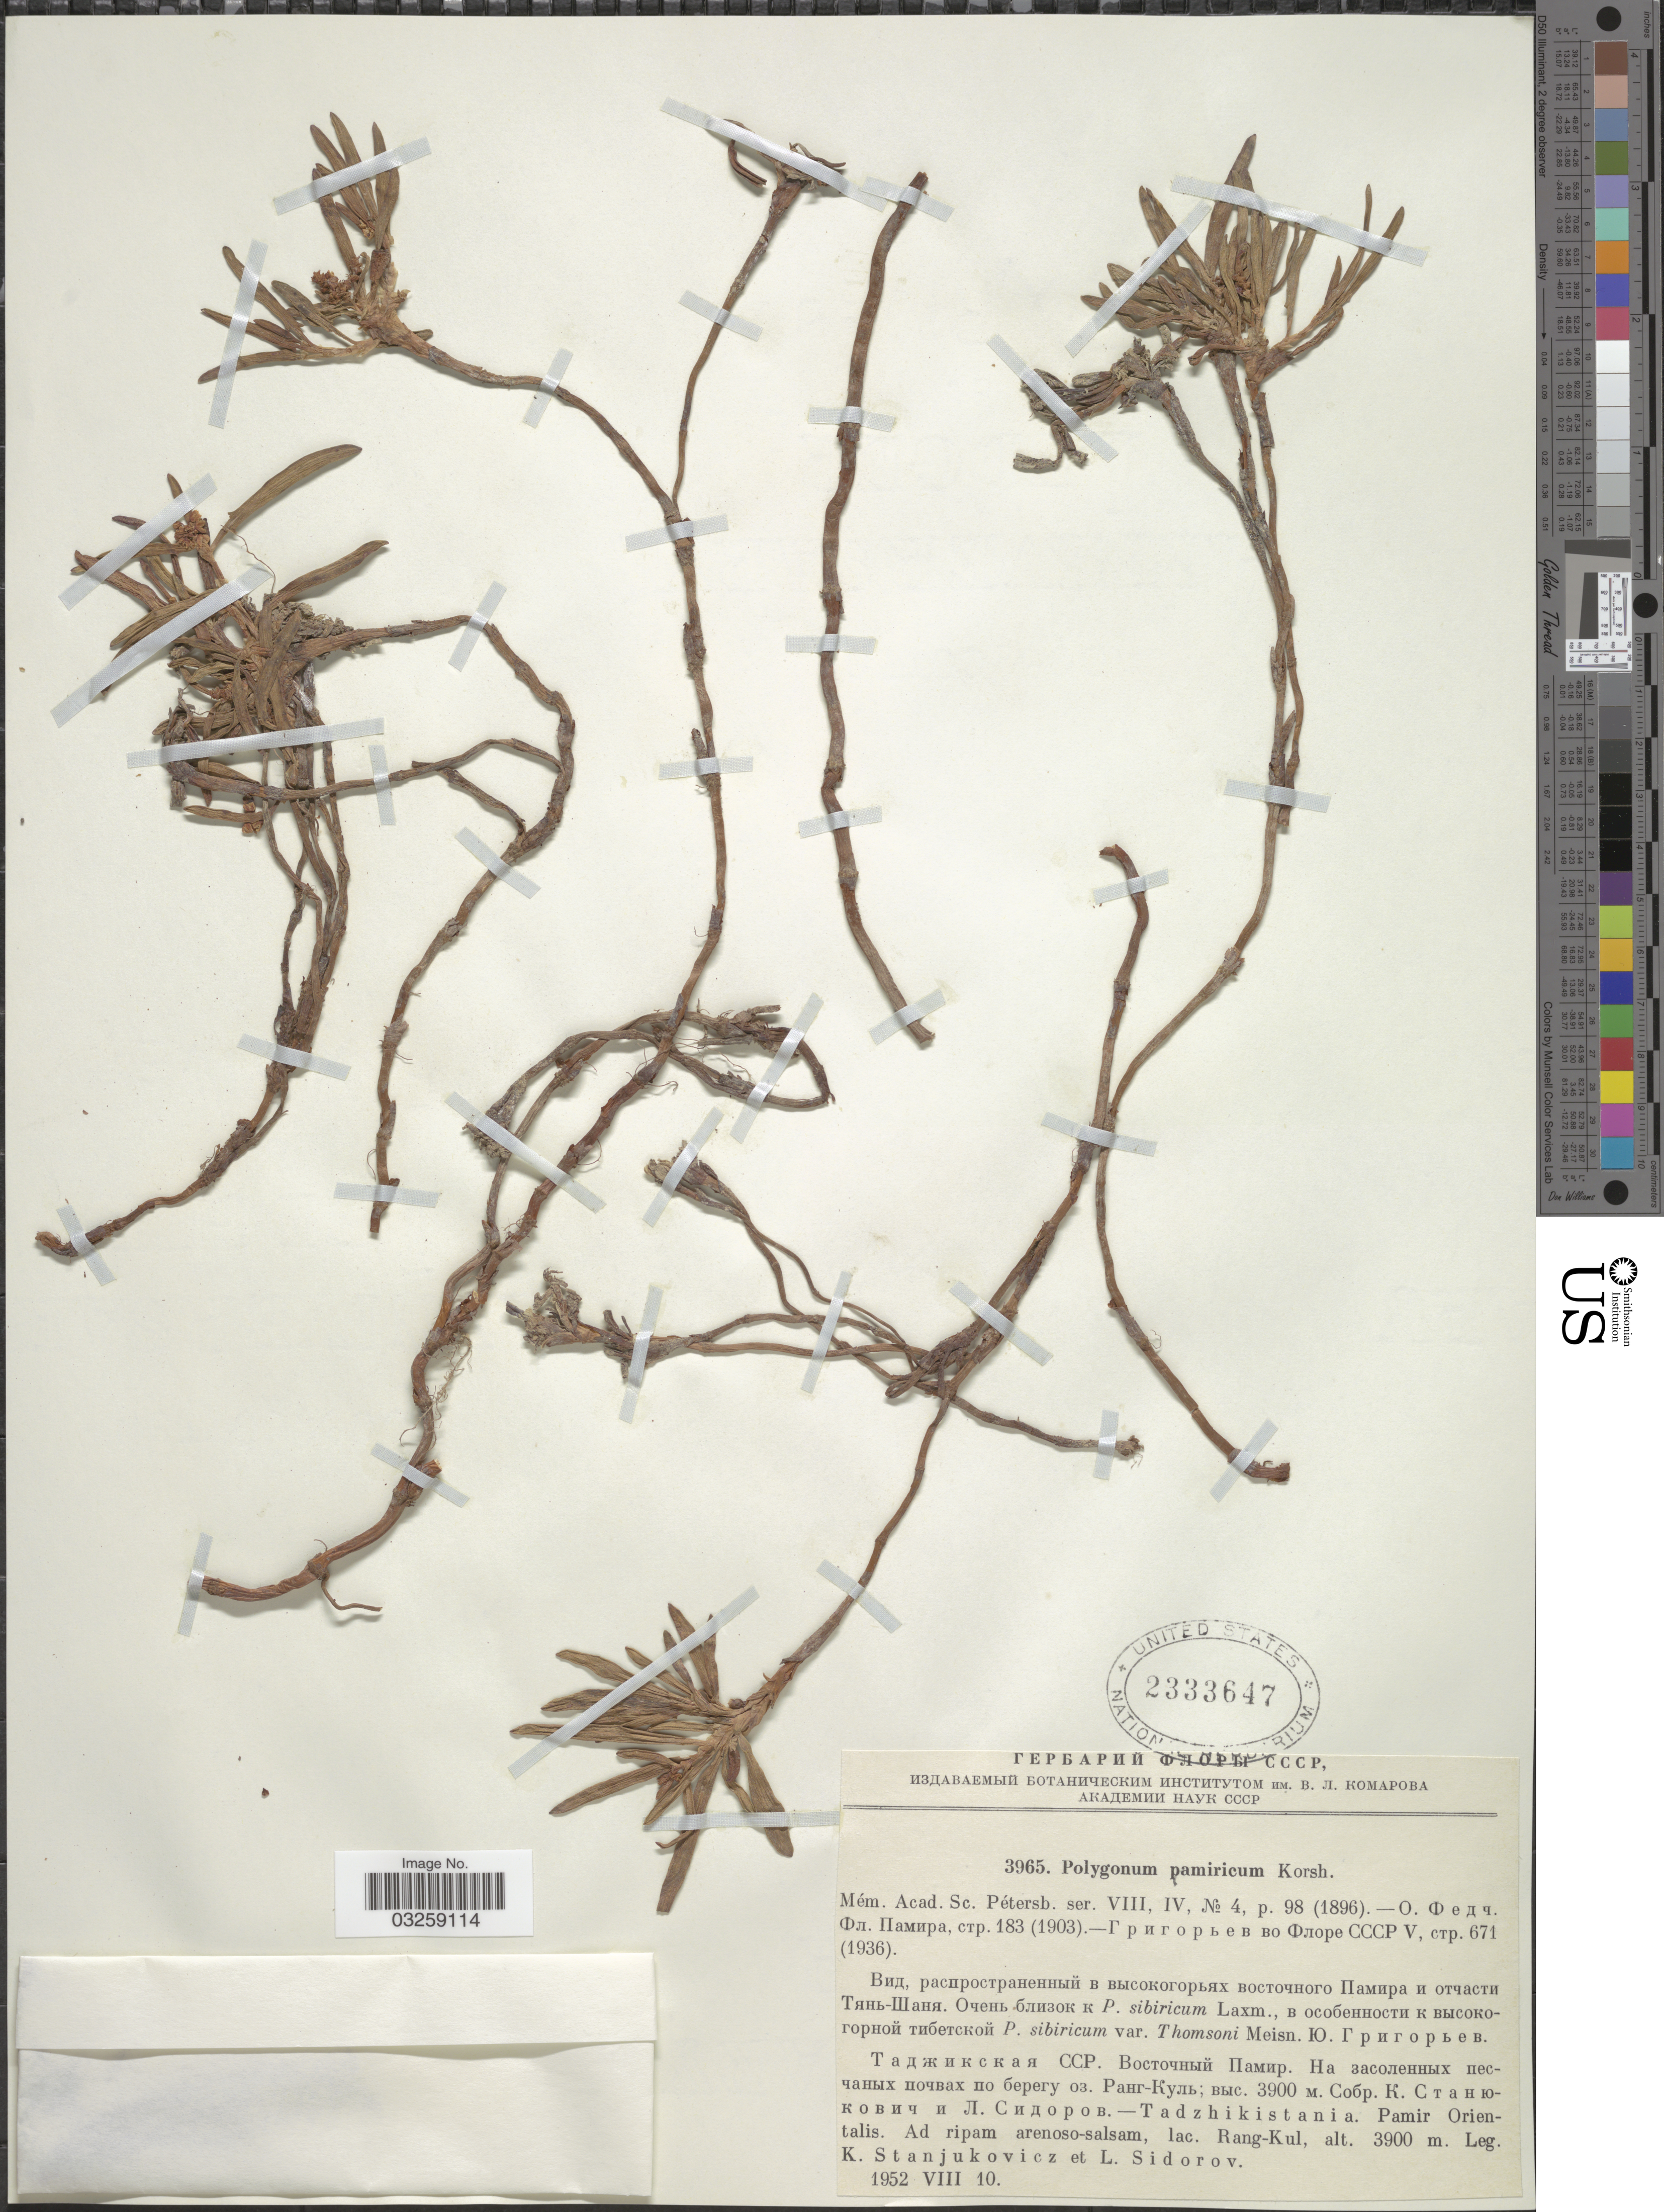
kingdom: Plantae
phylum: Tracheophyta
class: Magnoliopsida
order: Caryophyllales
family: Polygonaceae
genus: Knorringia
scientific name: Knorringia pamirica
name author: (Korsh.) Tzvelev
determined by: Strong, Mark T., (BOT), Smithsonian Institution - National Museum of Natural History (UNITED STATES)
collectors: K. Stanjukovicz & L. Sidorov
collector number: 3965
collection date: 1952-08-10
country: Tajikistan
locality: Tadzhikistania. Pamir Orientalis. Lac. Rang-Kul.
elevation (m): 3900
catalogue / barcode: US 2333647